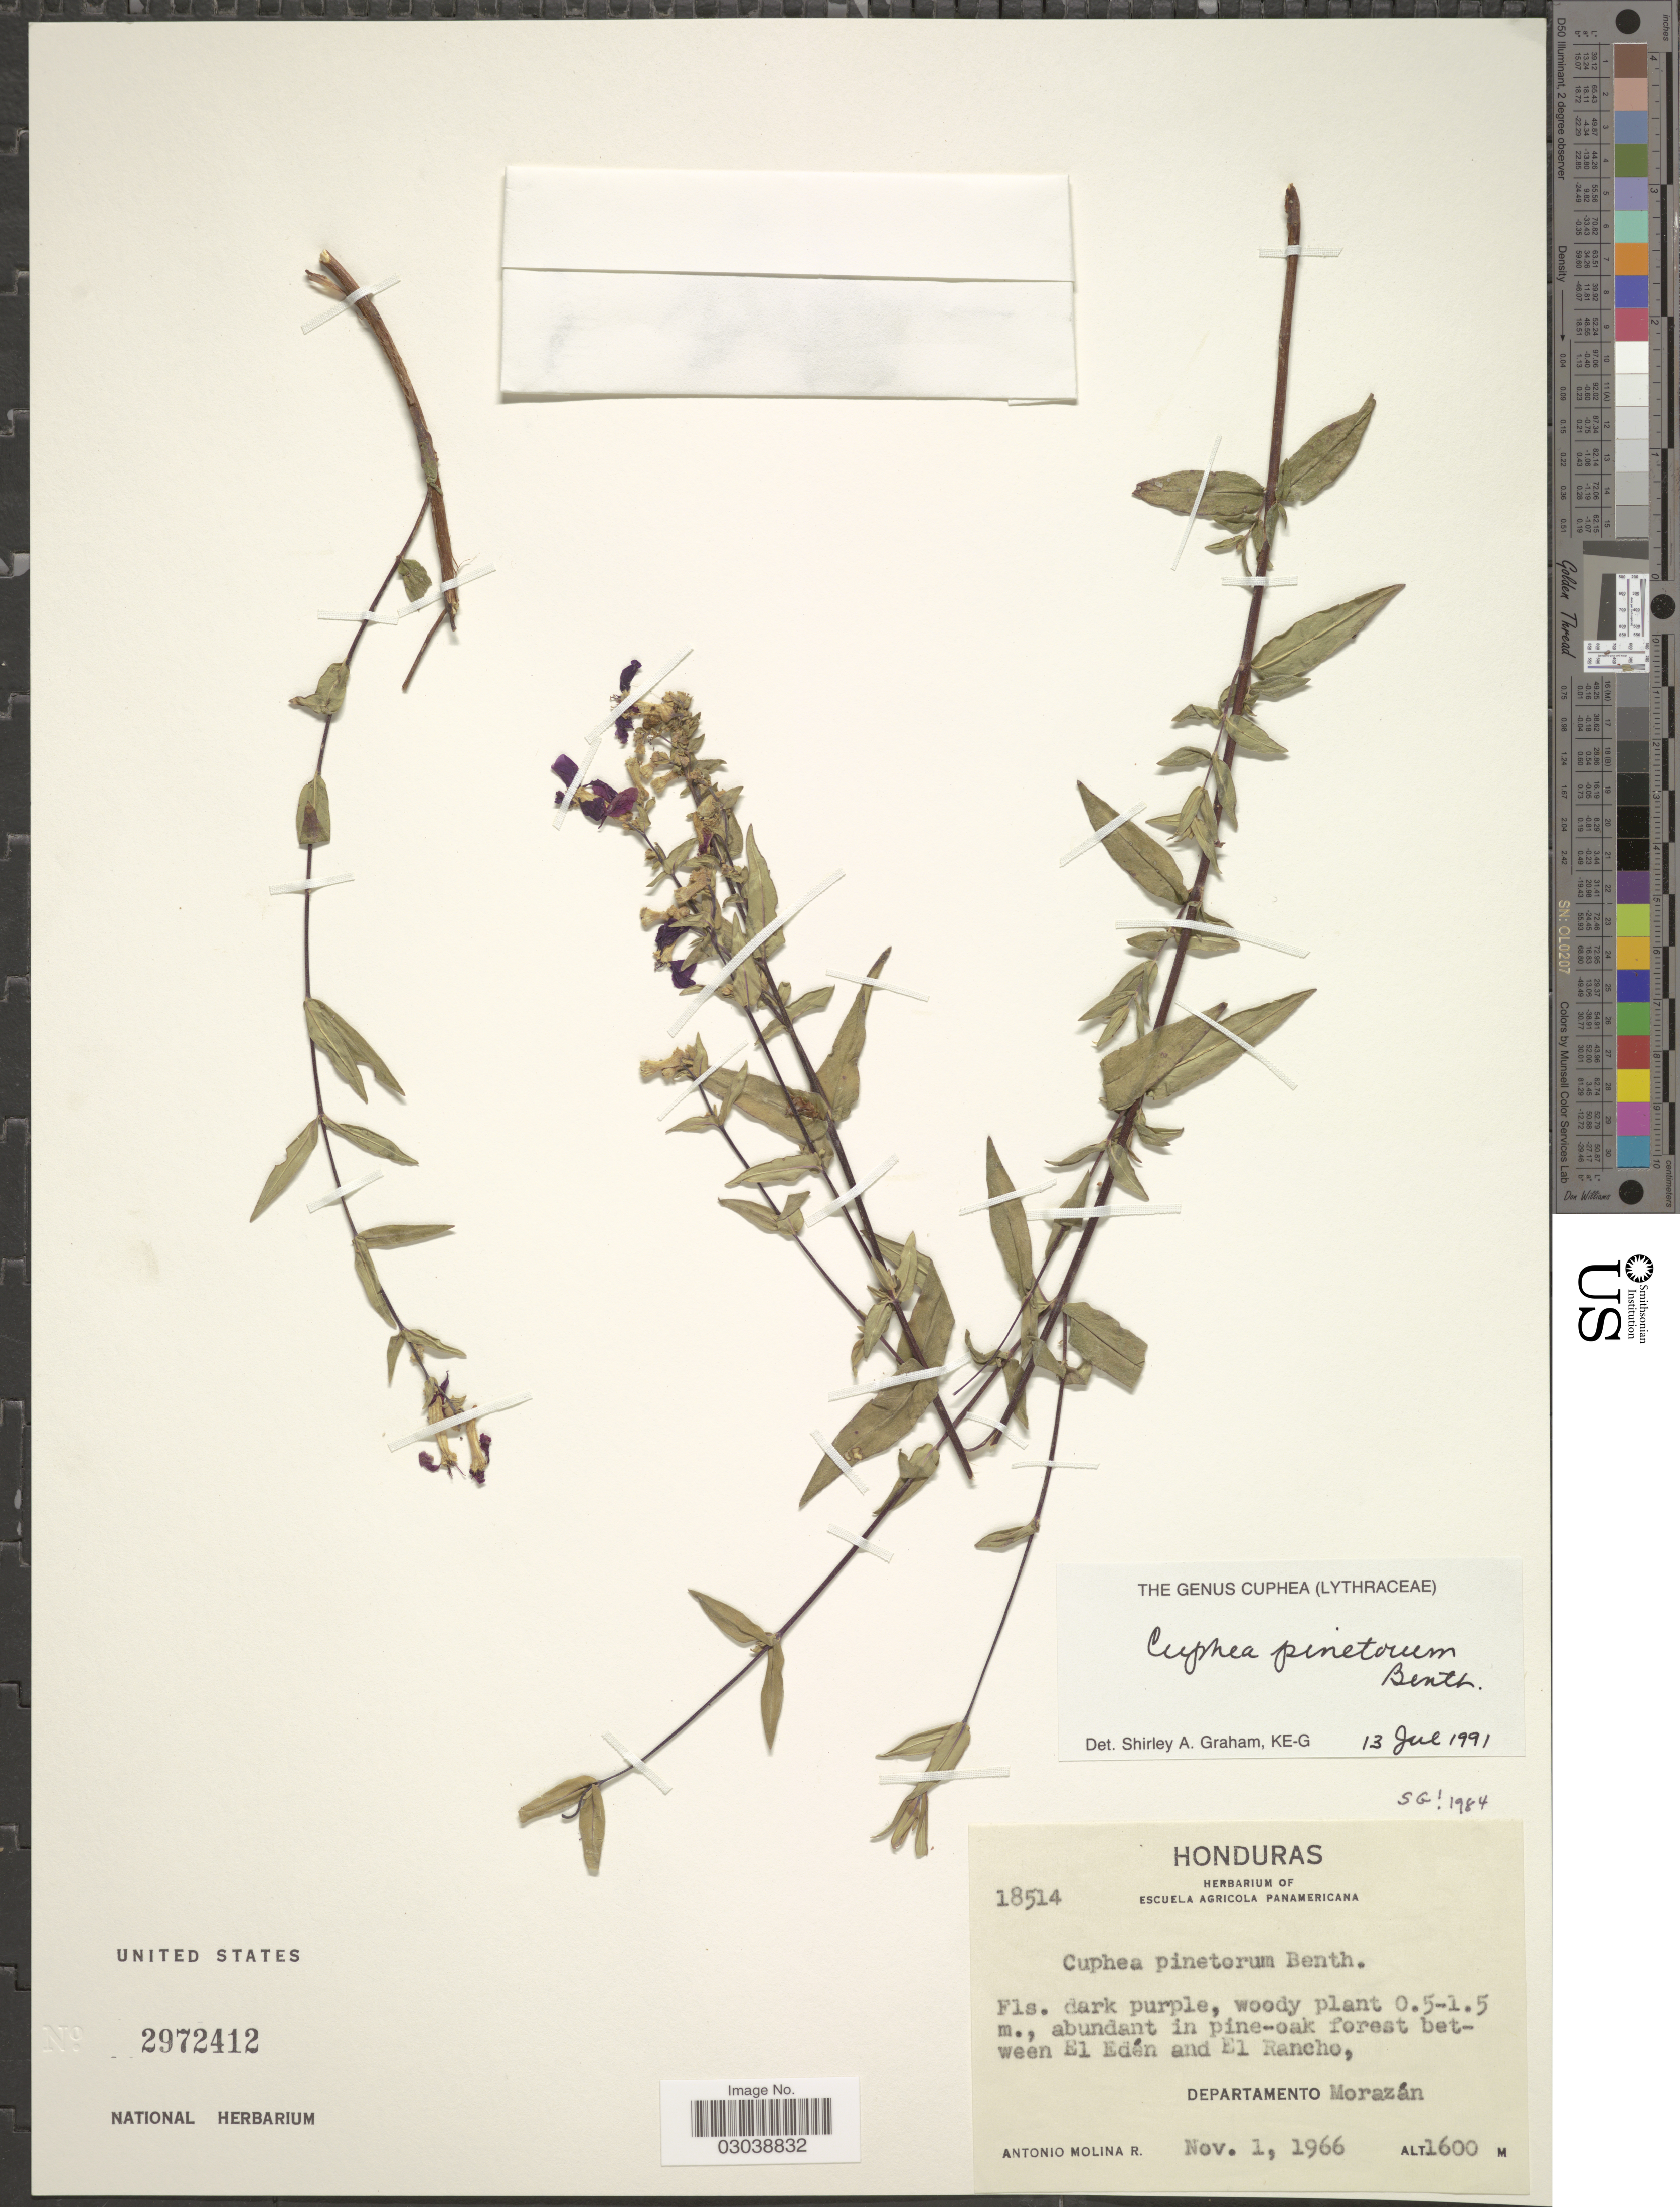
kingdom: Plantae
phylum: Tracheophyta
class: Magnoliopsida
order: Myrtales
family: Lythraceae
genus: Cuphea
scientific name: Cuphea pinetorum Benth.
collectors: A. Molina R.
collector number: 18514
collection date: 1966-11-01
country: Honduras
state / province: Fco. Morazán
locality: Abundant in pine-oak forest between El Edén and El Rancho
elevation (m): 1600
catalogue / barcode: US 2972412